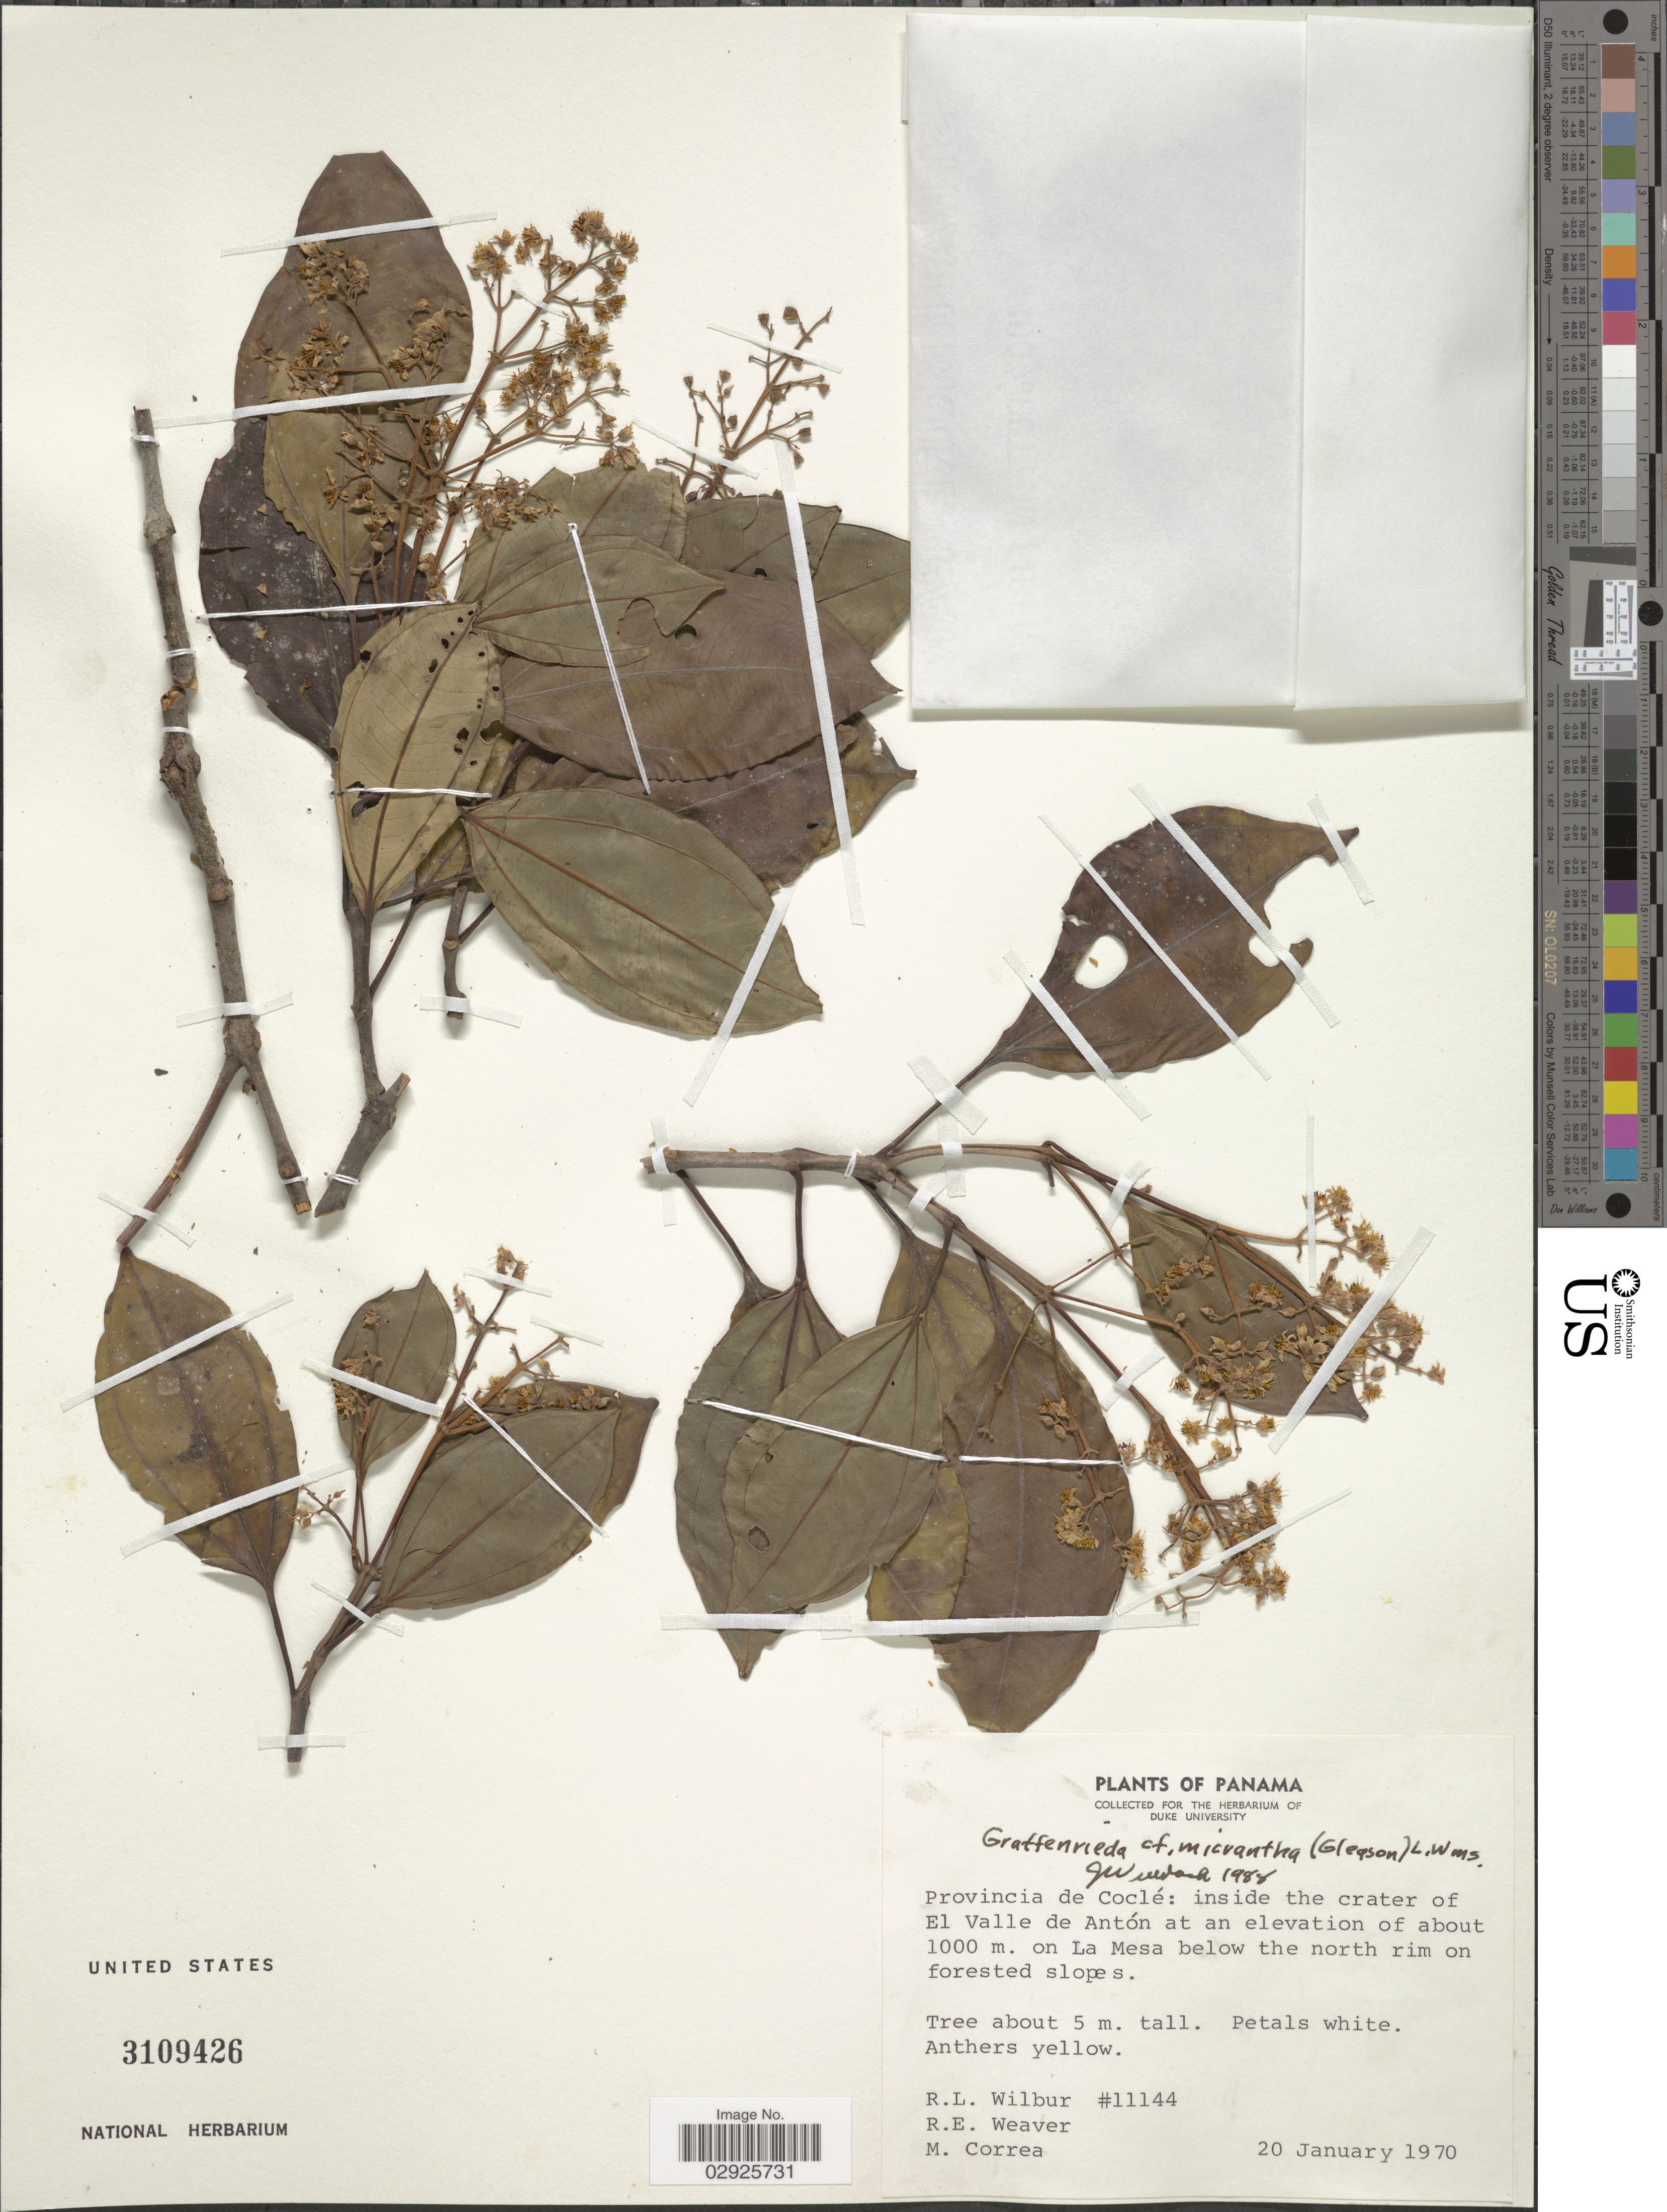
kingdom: Plantae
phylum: Tracheophyta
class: Magnoliopsida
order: Myrtales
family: Melastomataceae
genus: Graffenrieda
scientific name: Graffenrieda micrantha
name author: (Gleason) L.O. Williams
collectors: R. L. Wilbur, R. E. Weaver & M. Correa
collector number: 11144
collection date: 1970-01-20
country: Panama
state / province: Coclé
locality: Inside the crater of El Valle de Antón. On La Mesa below the north rim on forested slopes.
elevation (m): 1000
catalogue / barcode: US 3109426